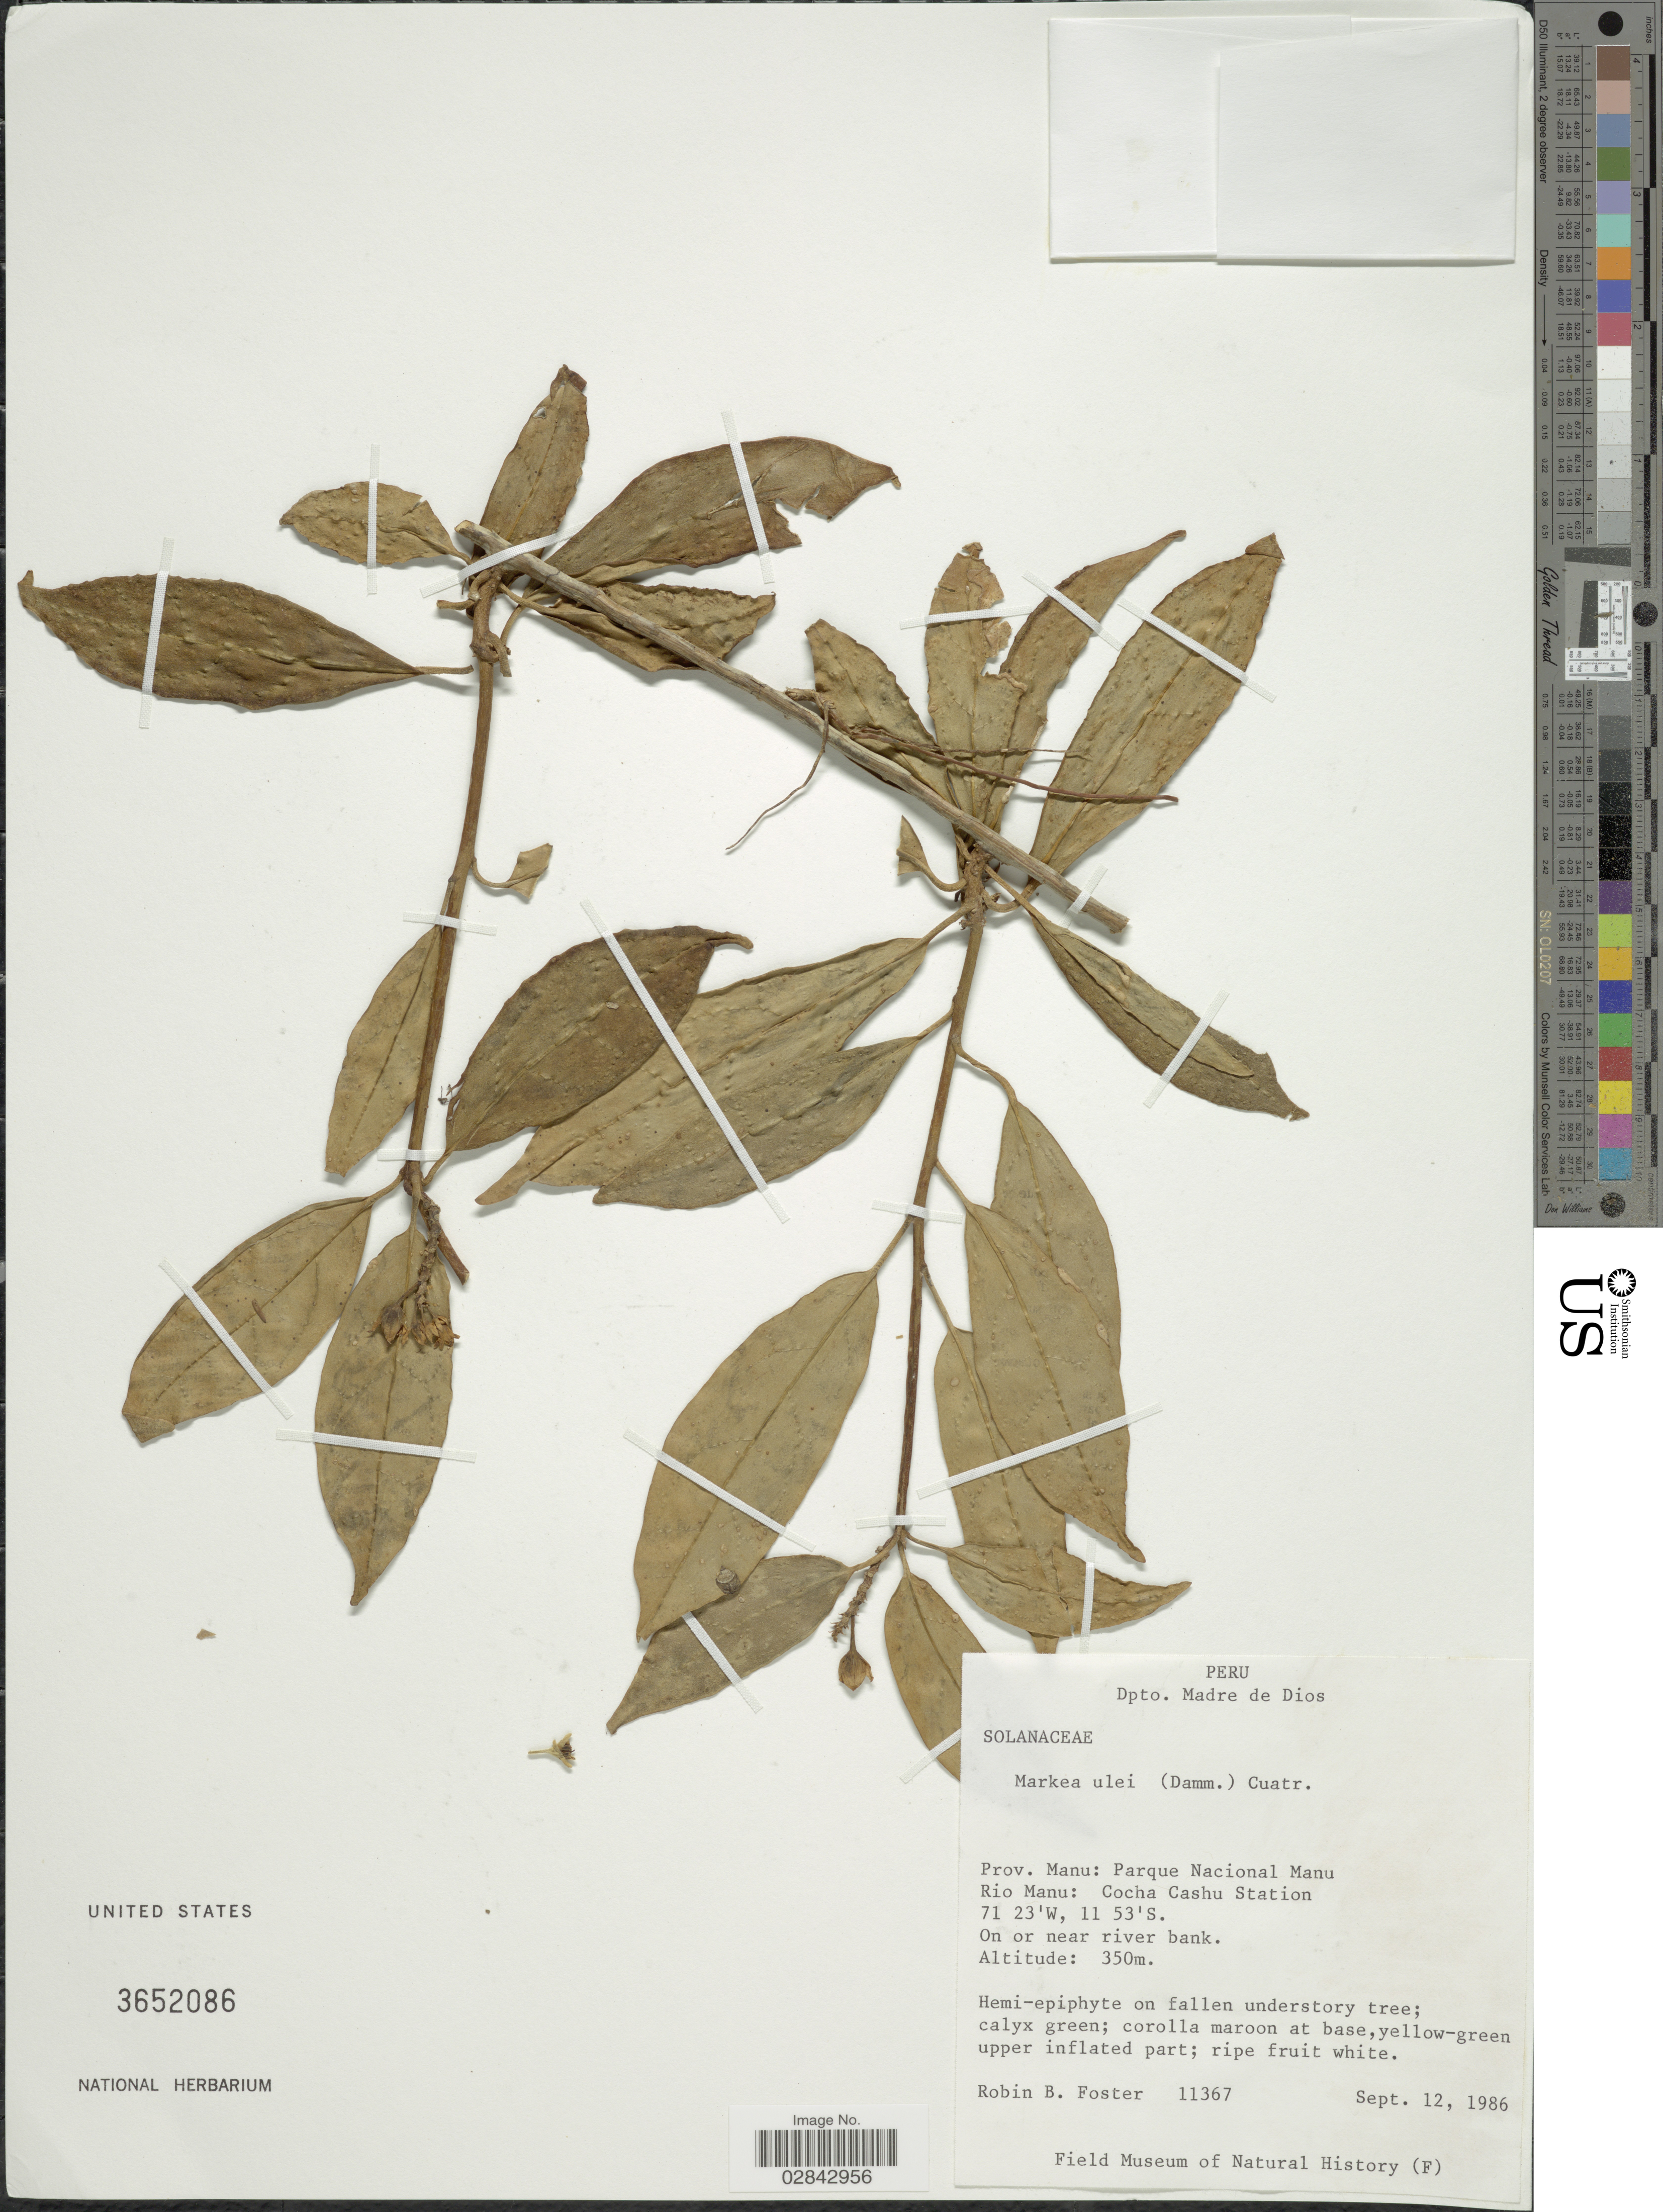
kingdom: Plantae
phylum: Tracheophyta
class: Magnoliopsida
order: Solanales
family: Solanaceae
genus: Markea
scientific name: Markea ulei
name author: (Dammer) Cuatrec.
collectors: R. B. Foster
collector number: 11367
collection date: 1986-09-12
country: Peru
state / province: Madre de Dios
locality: Dpto. Madre de Dios. prov. Manu: Parque Nacional Manu, Rio Manu: Cocha Cashu Station.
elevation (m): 350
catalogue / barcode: US 3652086